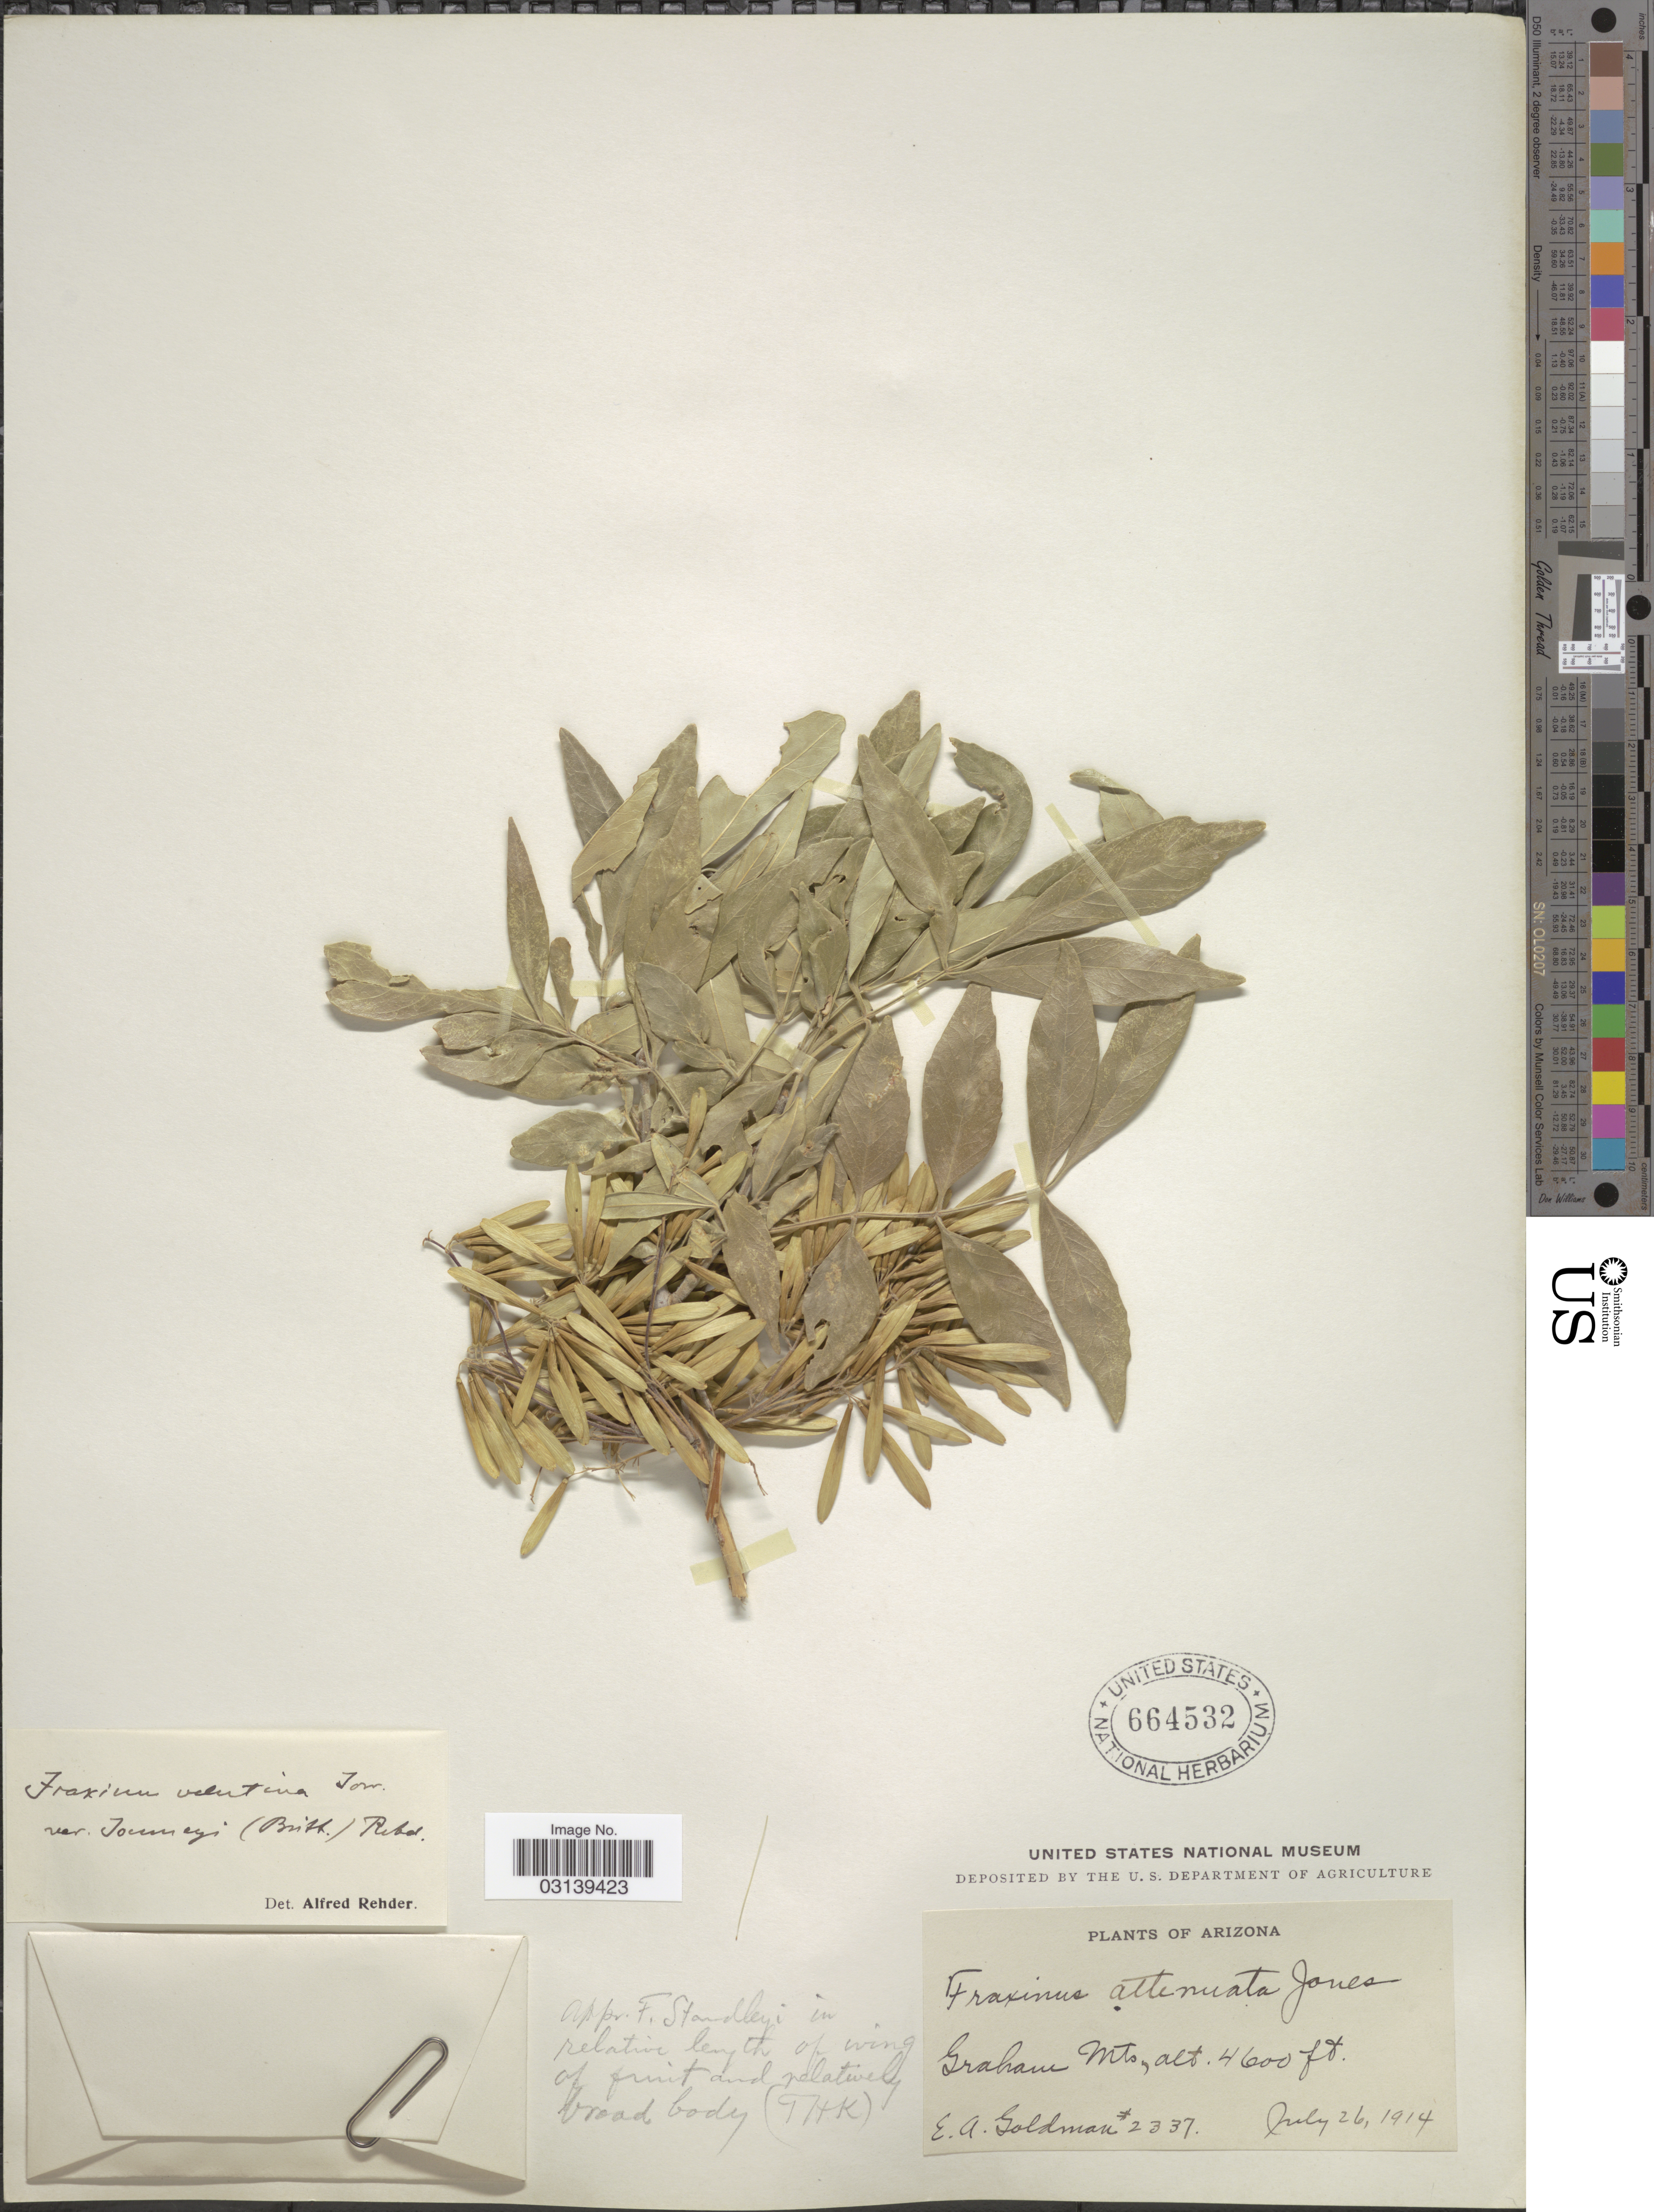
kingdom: Plantae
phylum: Tracheophyta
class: Magnoliopsida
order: Lamiales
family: Oleaceae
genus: Fraxinus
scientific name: Fraxinus velutina var. toumeyi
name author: (Britton) Rehder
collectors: E. A. Goldman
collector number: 2337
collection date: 1914-07-26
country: United States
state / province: Arizona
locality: Graham Mts.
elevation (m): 1402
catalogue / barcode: US 664532